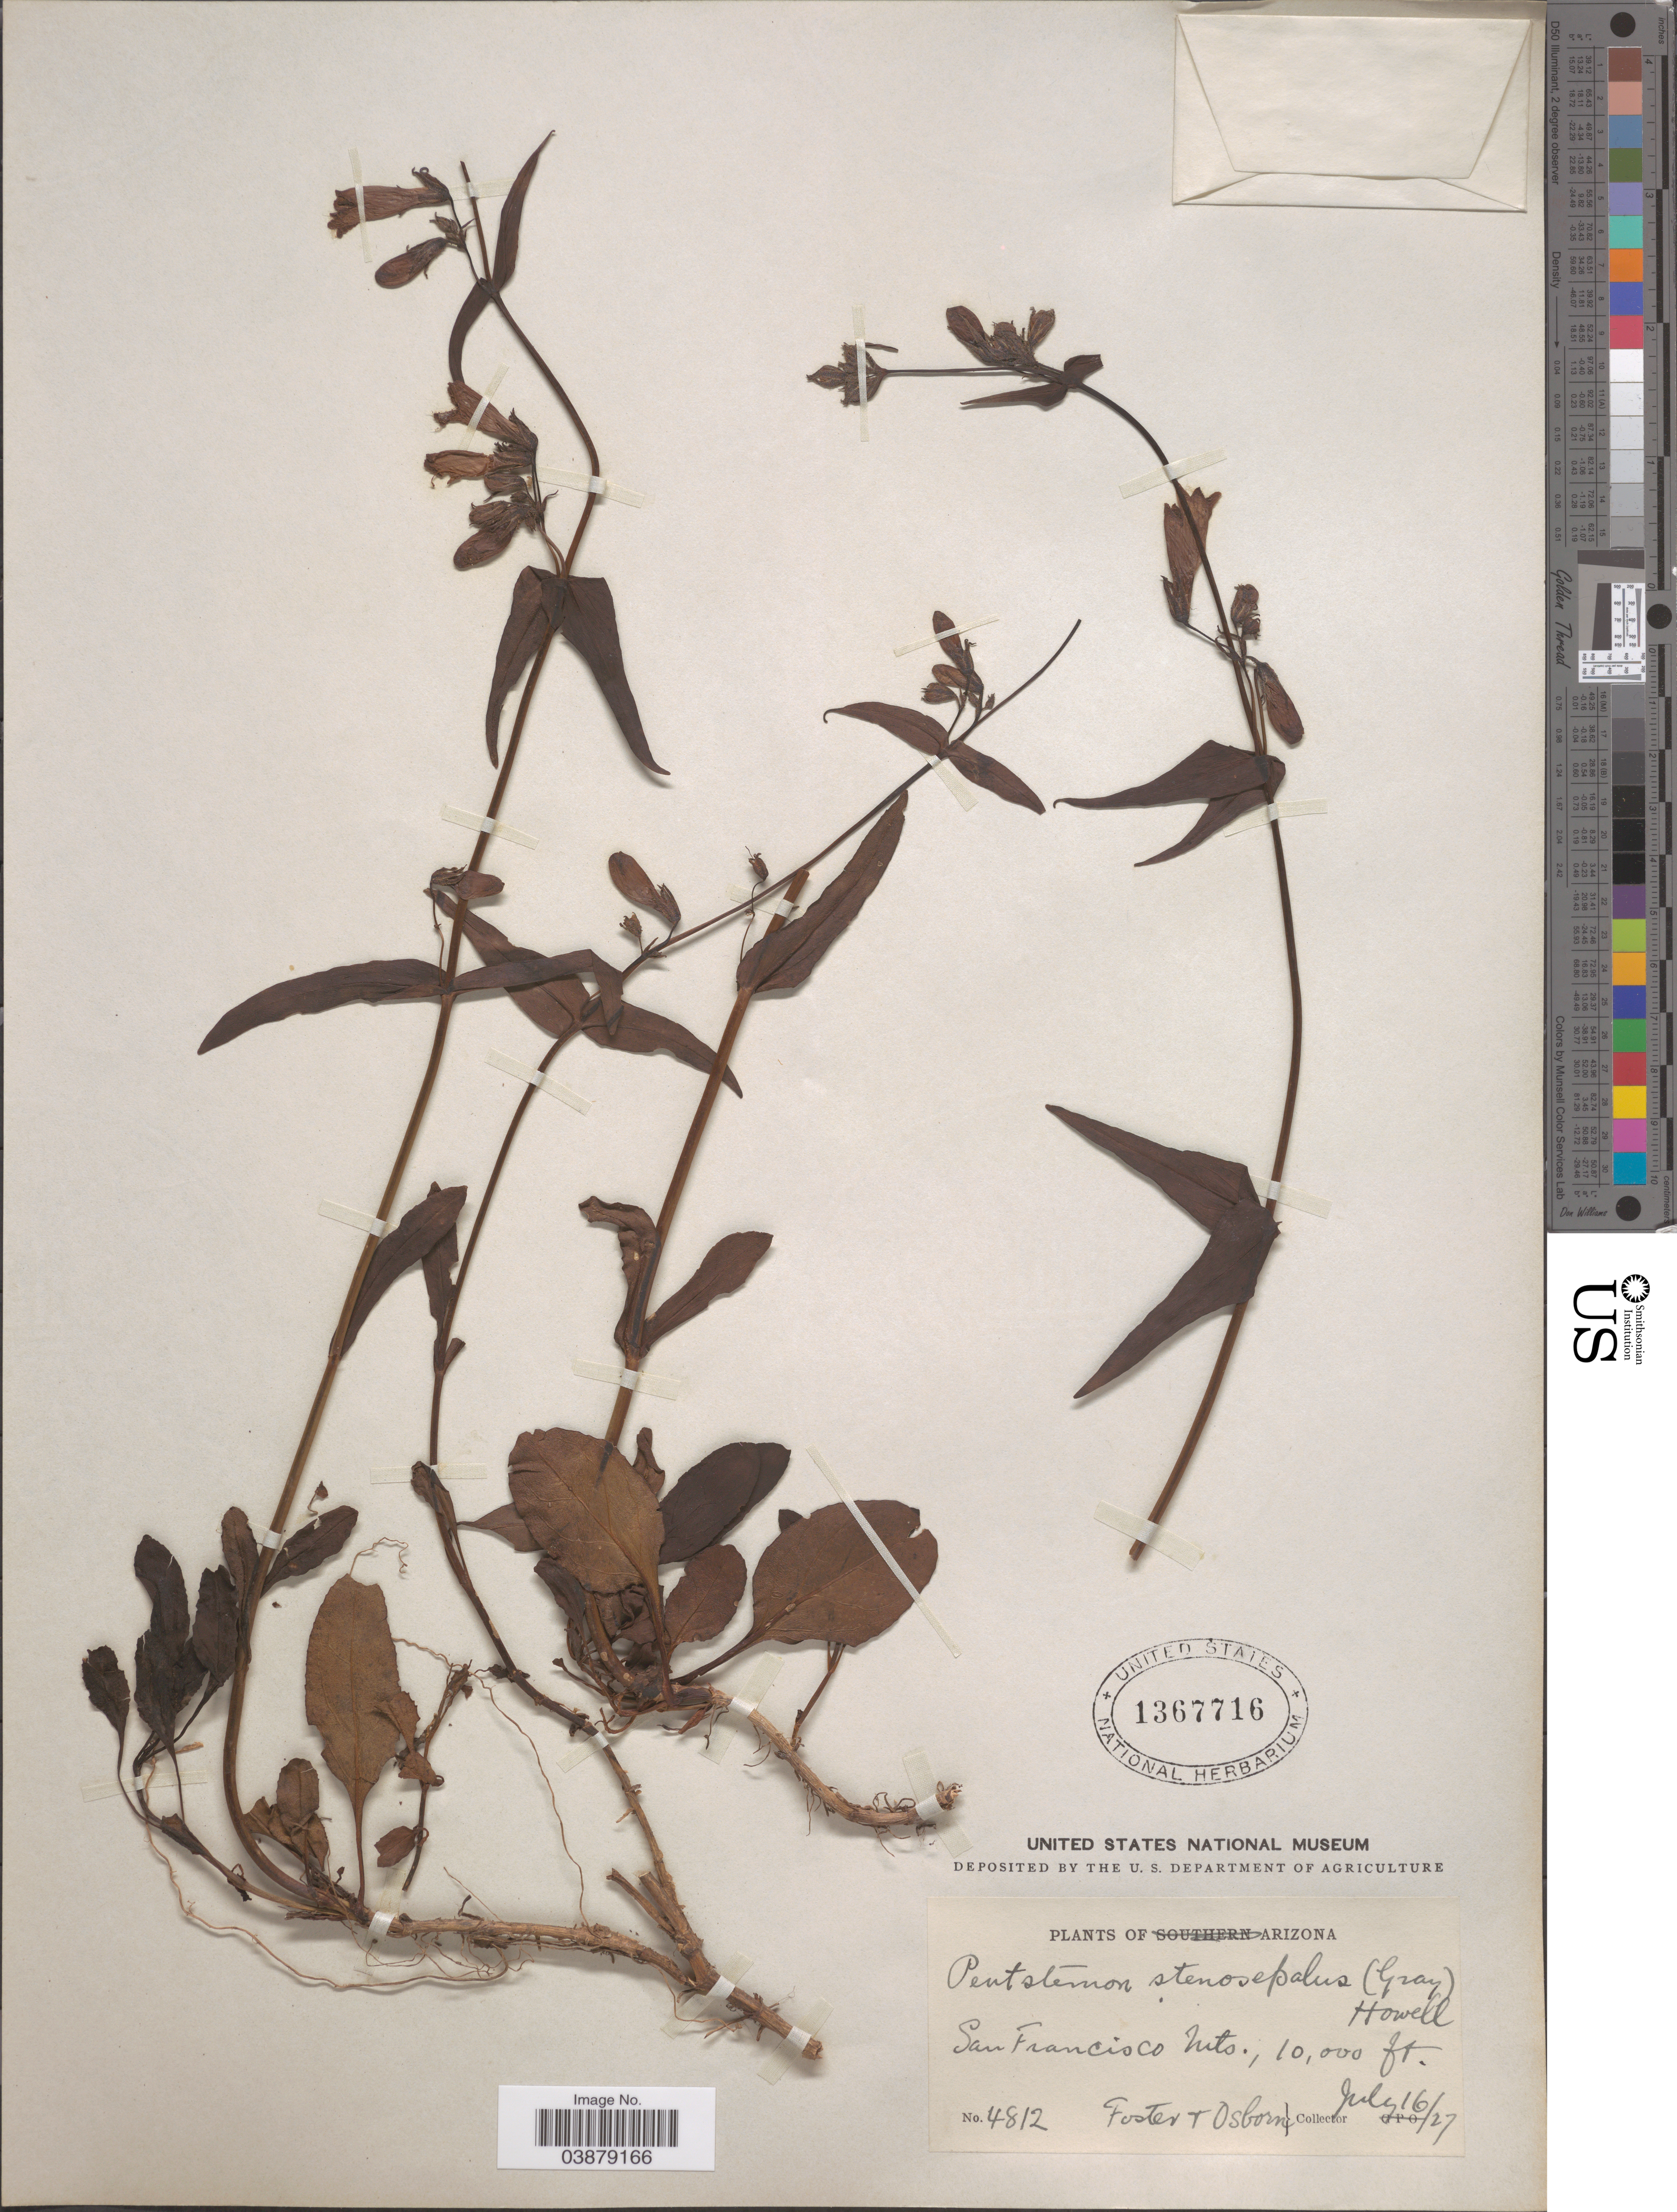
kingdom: Plantae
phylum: Tracheophyta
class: Magnoliopsida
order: Lamiales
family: Plantaginaceae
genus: Penstemon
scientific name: Penstemon whippleanus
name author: A. Gray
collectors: -. Foster & -- Osborn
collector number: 4812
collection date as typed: Transcribed d/m/y: 16/7/27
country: United States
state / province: Arizona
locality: San Francisco Mts.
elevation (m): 3048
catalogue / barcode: US 1367716